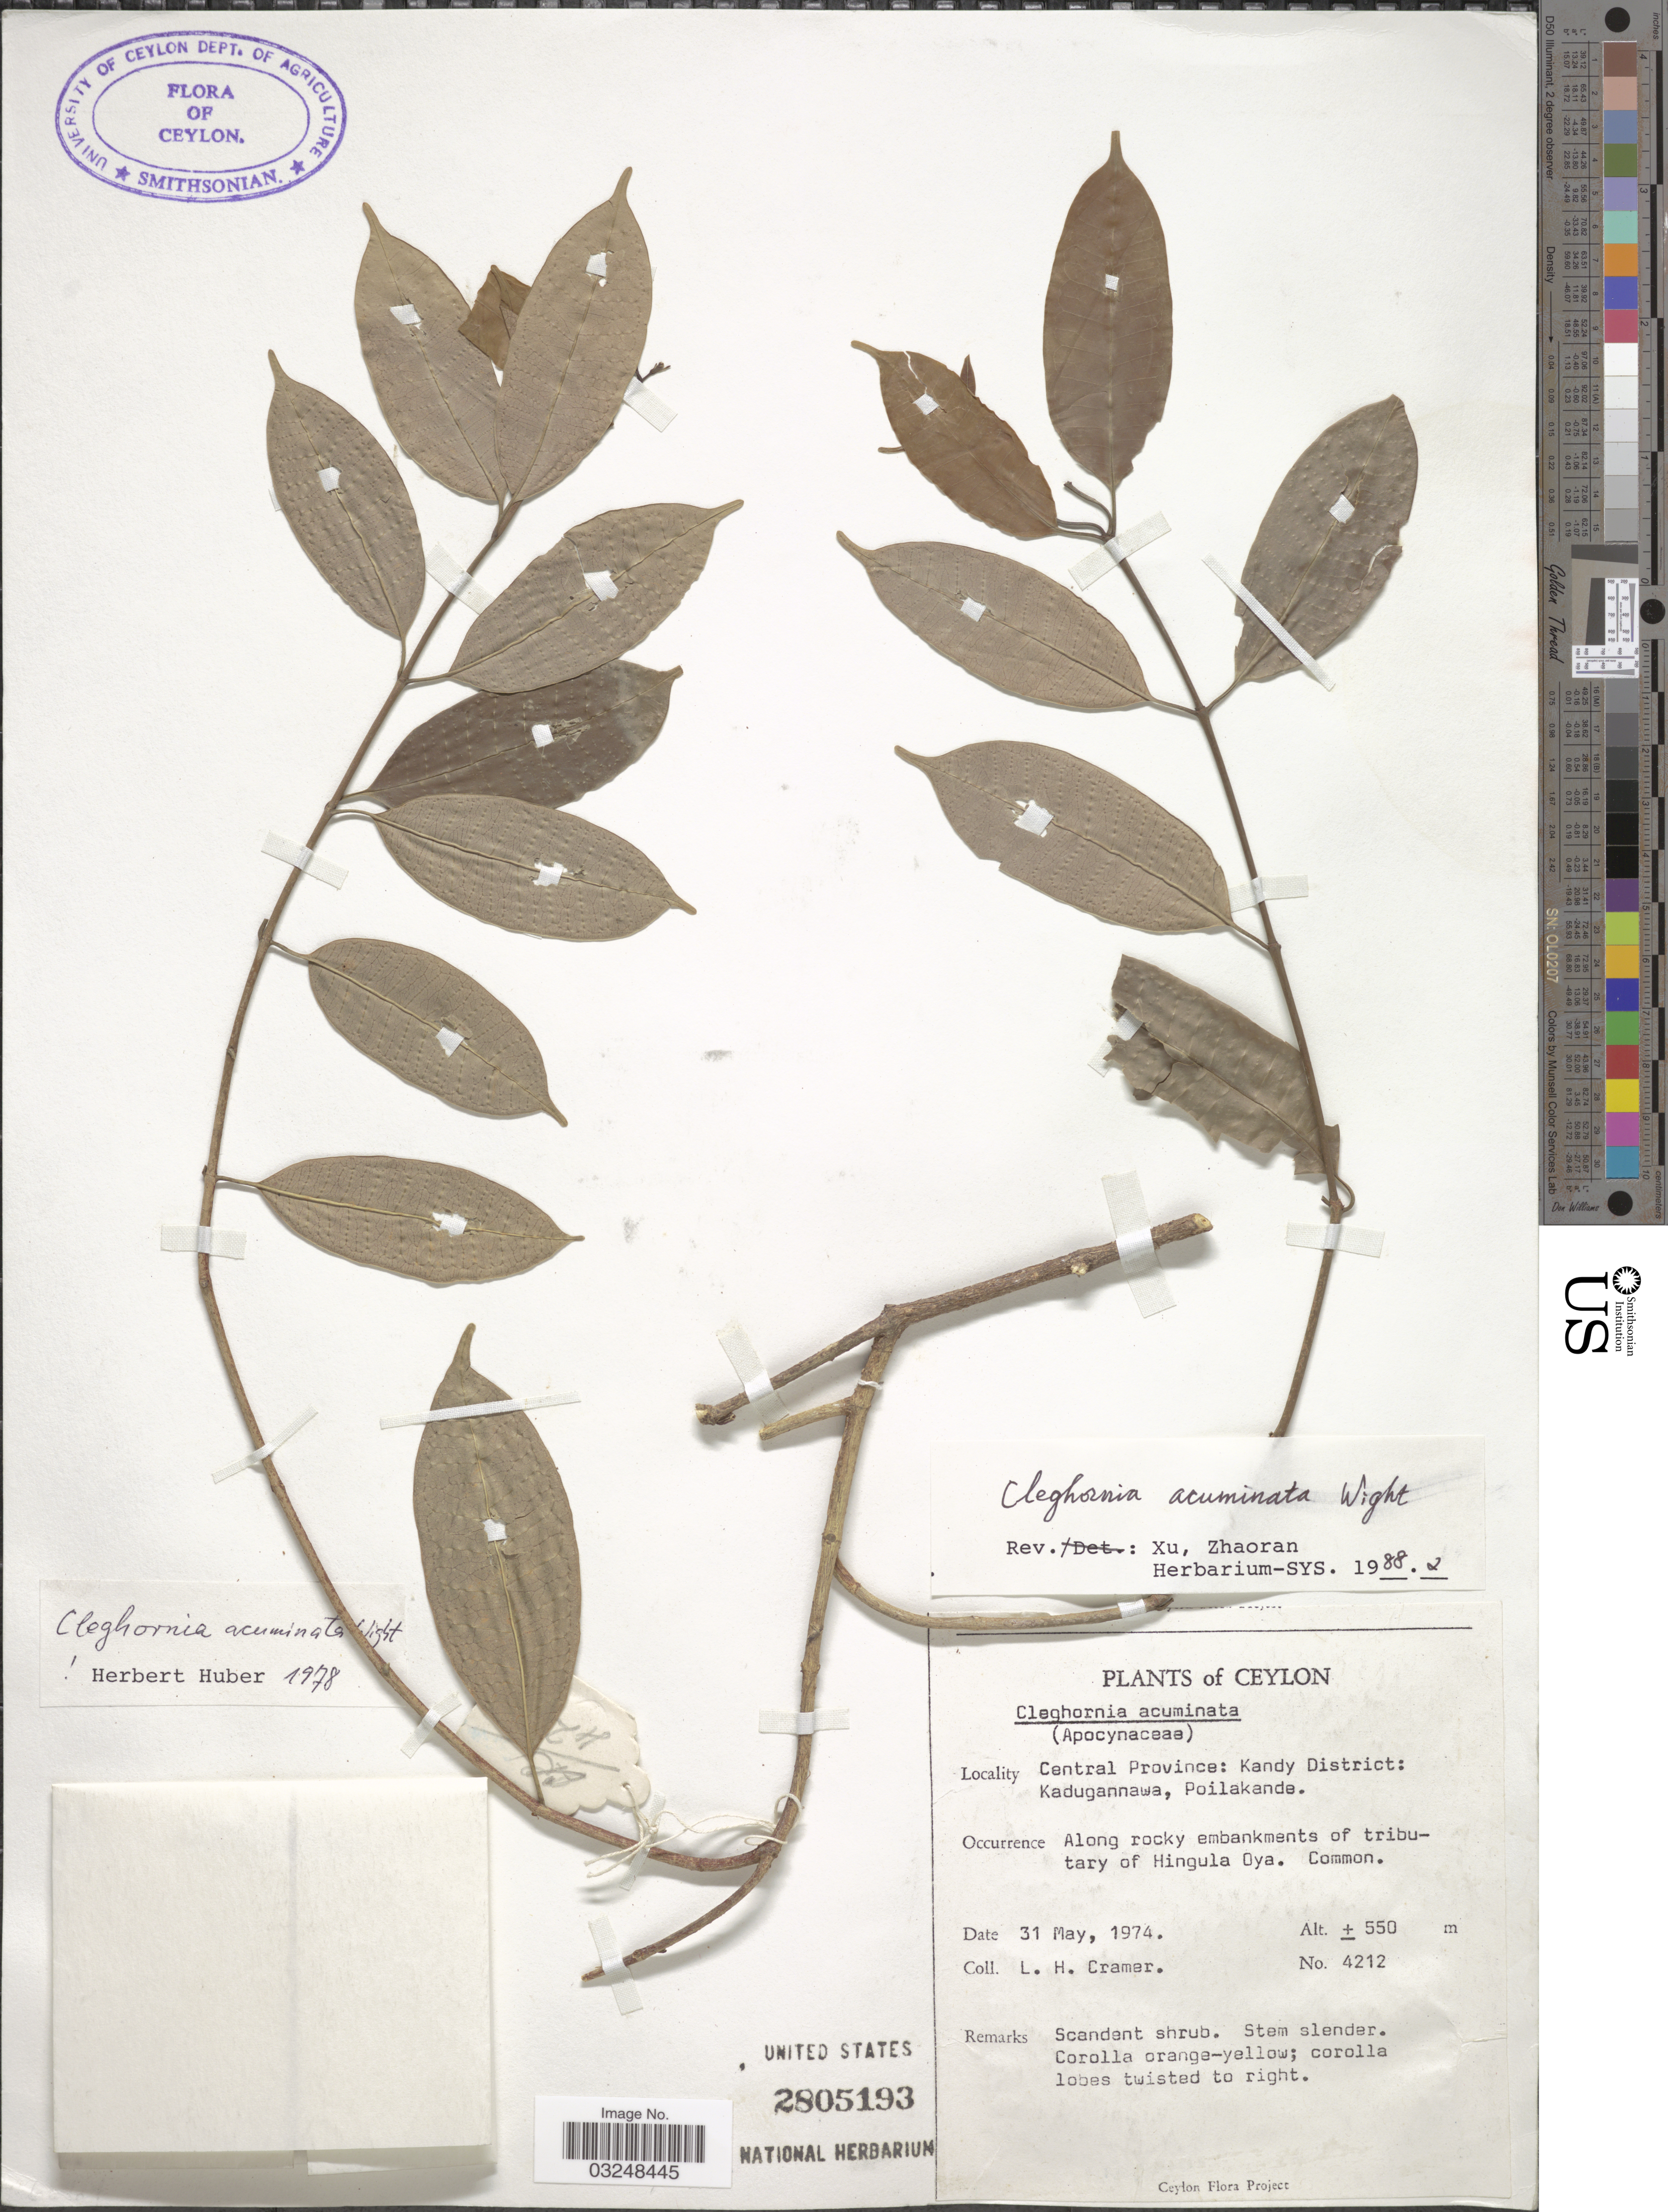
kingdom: Plantae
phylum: Tracheophyta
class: Magnoliopsida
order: Gentianales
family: Apocynaceae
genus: Cleghornia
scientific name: Cleghornia acuminata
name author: Wight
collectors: L. H. Cramer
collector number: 4212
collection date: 1974-05-31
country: Sri Lanka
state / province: Central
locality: Ceylon, Central Province: Kandy District: Kadugannawa, Poilakande, Along rocky embankments of tributary of Hingula Oya.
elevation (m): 550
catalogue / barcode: US 2805193